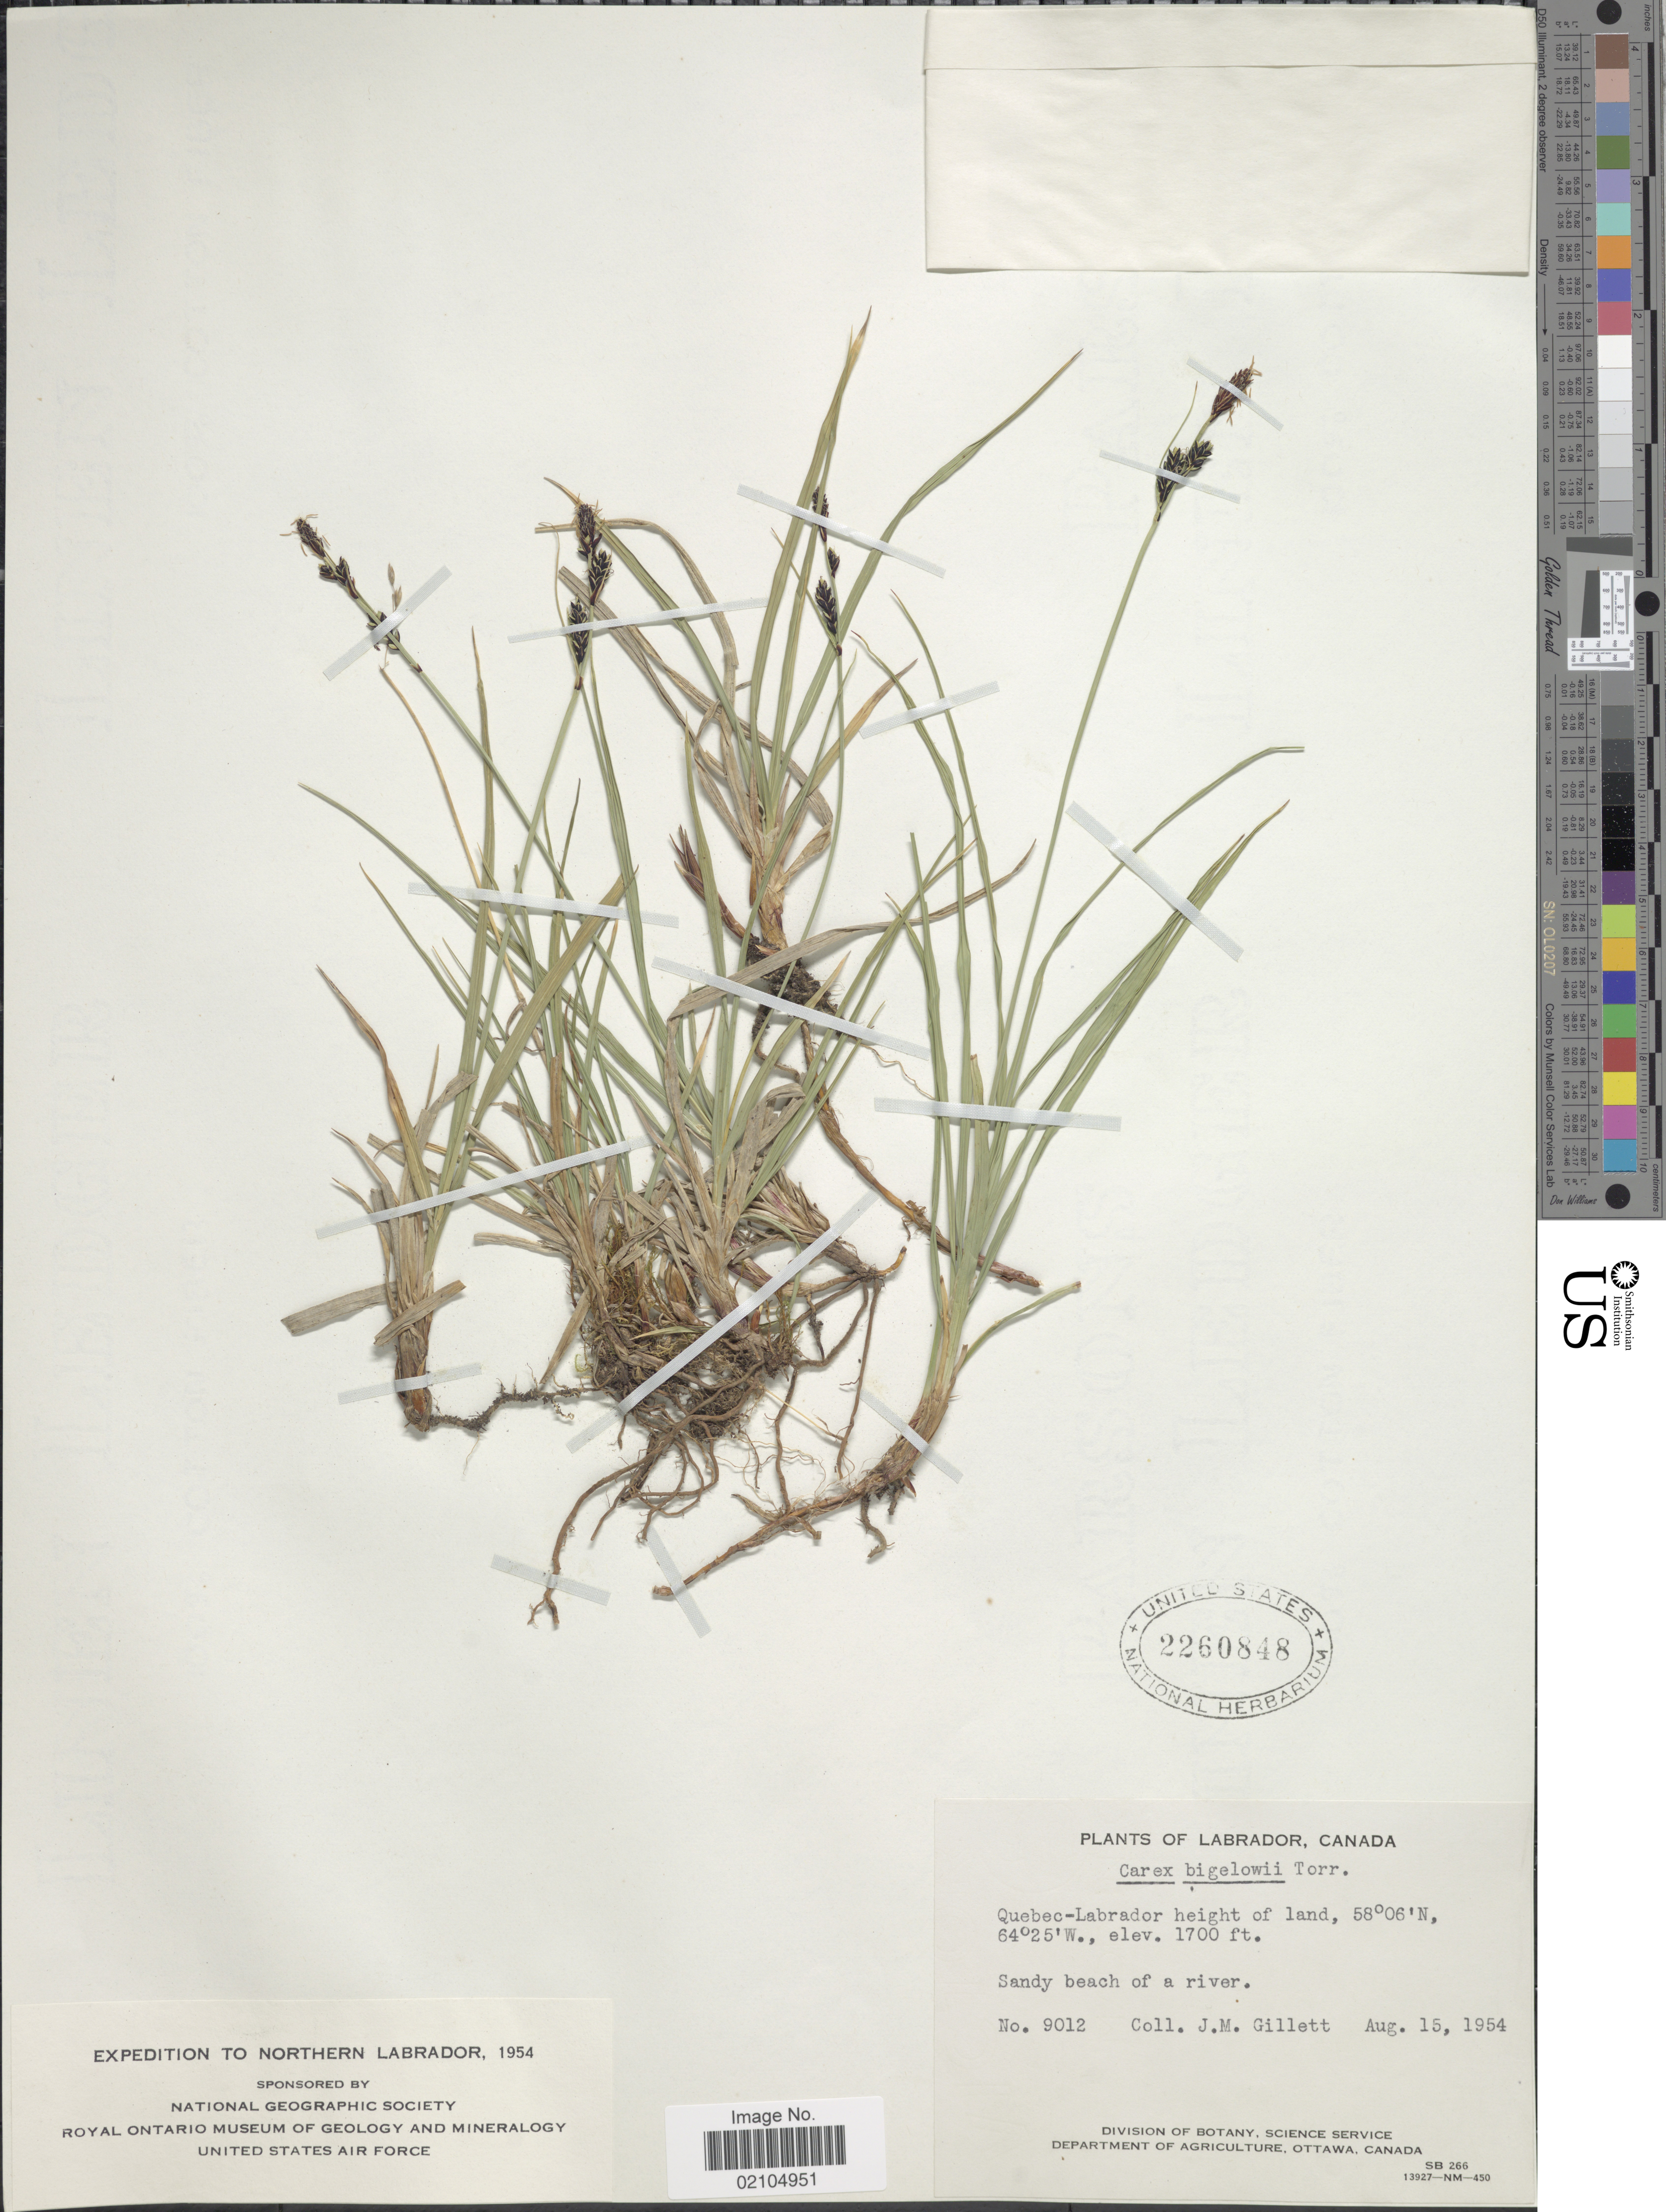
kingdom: Plantae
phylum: Tracheophyta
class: Liliopsida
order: Poales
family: Cyperaceae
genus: Carex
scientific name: Carex bigelowii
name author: Torr. ex Schwein.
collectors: J. M. Gillett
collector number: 9012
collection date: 1954-08-15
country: Canada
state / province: Newfoundland and Labrador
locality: Labrador, Quebec-Labrador height of land, sandy beach of a river, Northern Labrador.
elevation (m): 518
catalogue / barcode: US 2260848